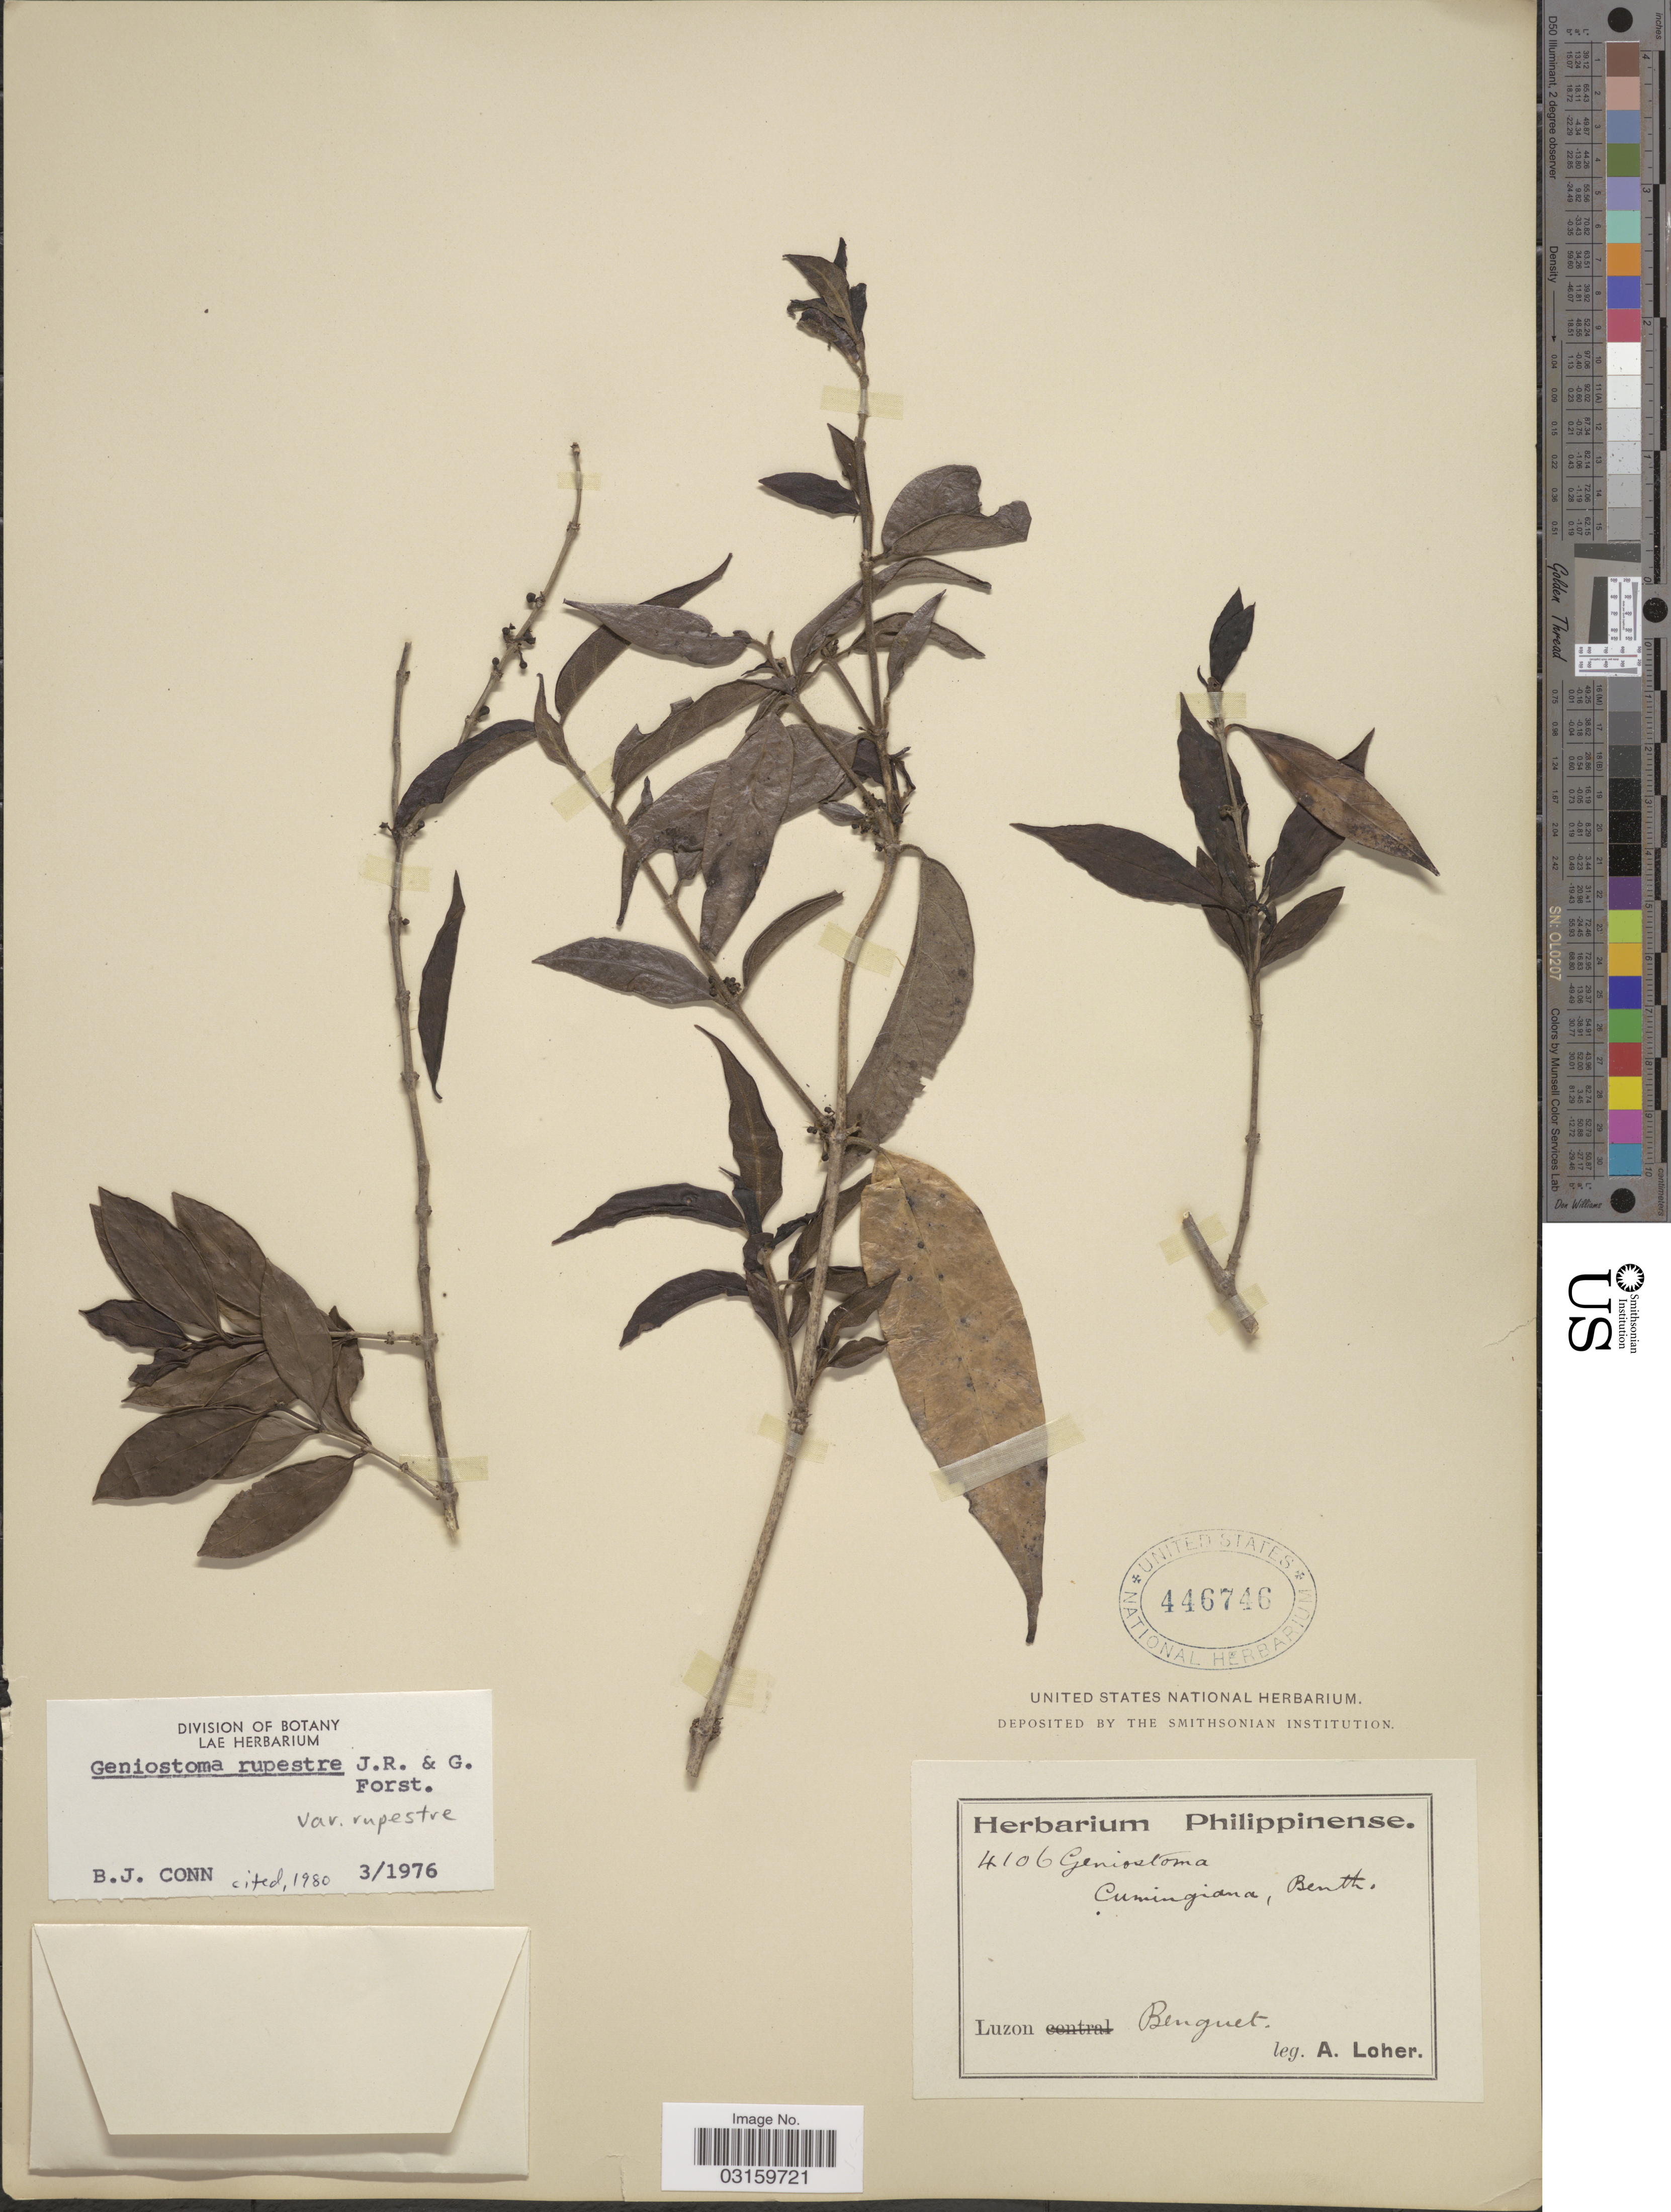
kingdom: Plantae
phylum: Tracheophyta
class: Magnoliopsida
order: Gentianales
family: Loganiaceae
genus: Geniostoma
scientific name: Geniostoma rupestre var. rupestre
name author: J.R. Forst. & G. Forst.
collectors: A. Loher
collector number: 4106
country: Philippines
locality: Luzon, Benguet.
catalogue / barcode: US 446746